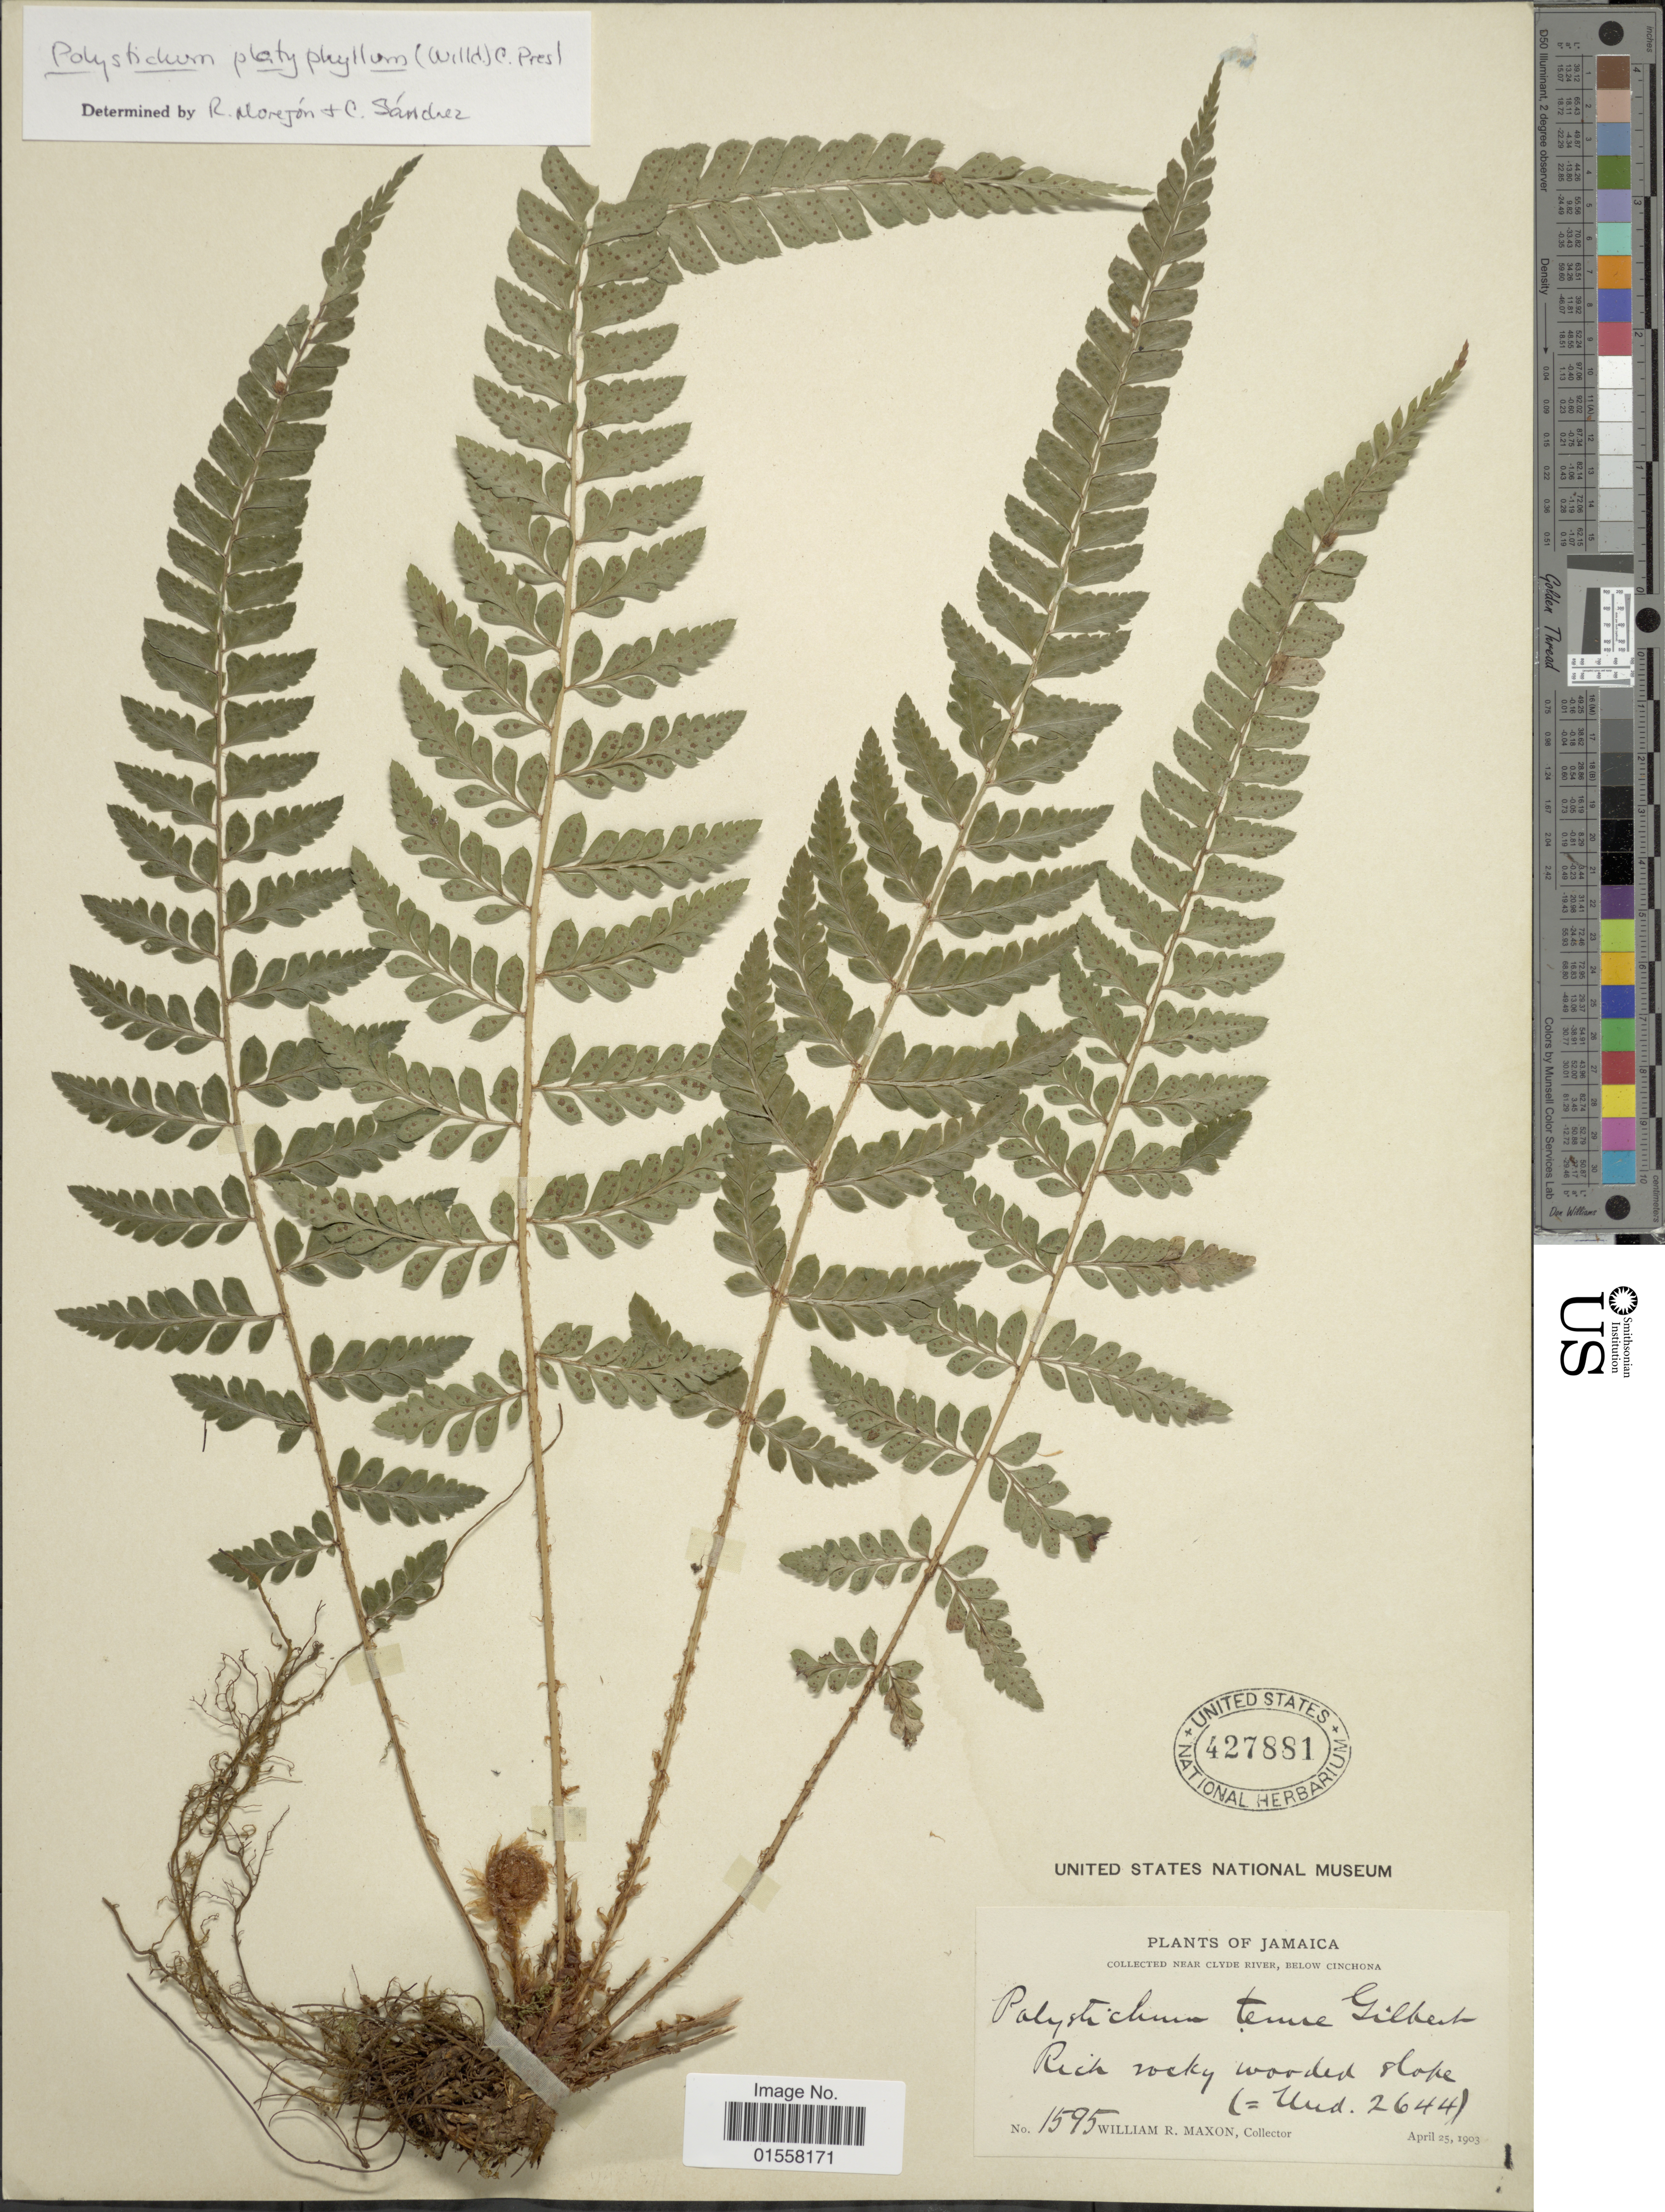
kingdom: Plantae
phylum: Tracheophyta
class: Polypodiopsida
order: Polypodiales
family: Dryopteridaceae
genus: Polystichum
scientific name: Polystichum platyphyllum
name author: (Willd.) C. Presl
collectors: W. R. Maxon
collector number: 1595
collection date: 1903-04-25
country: Jamaica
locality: Jamaica, Near Clyde River, below Cinchona.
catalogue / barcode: US 427881